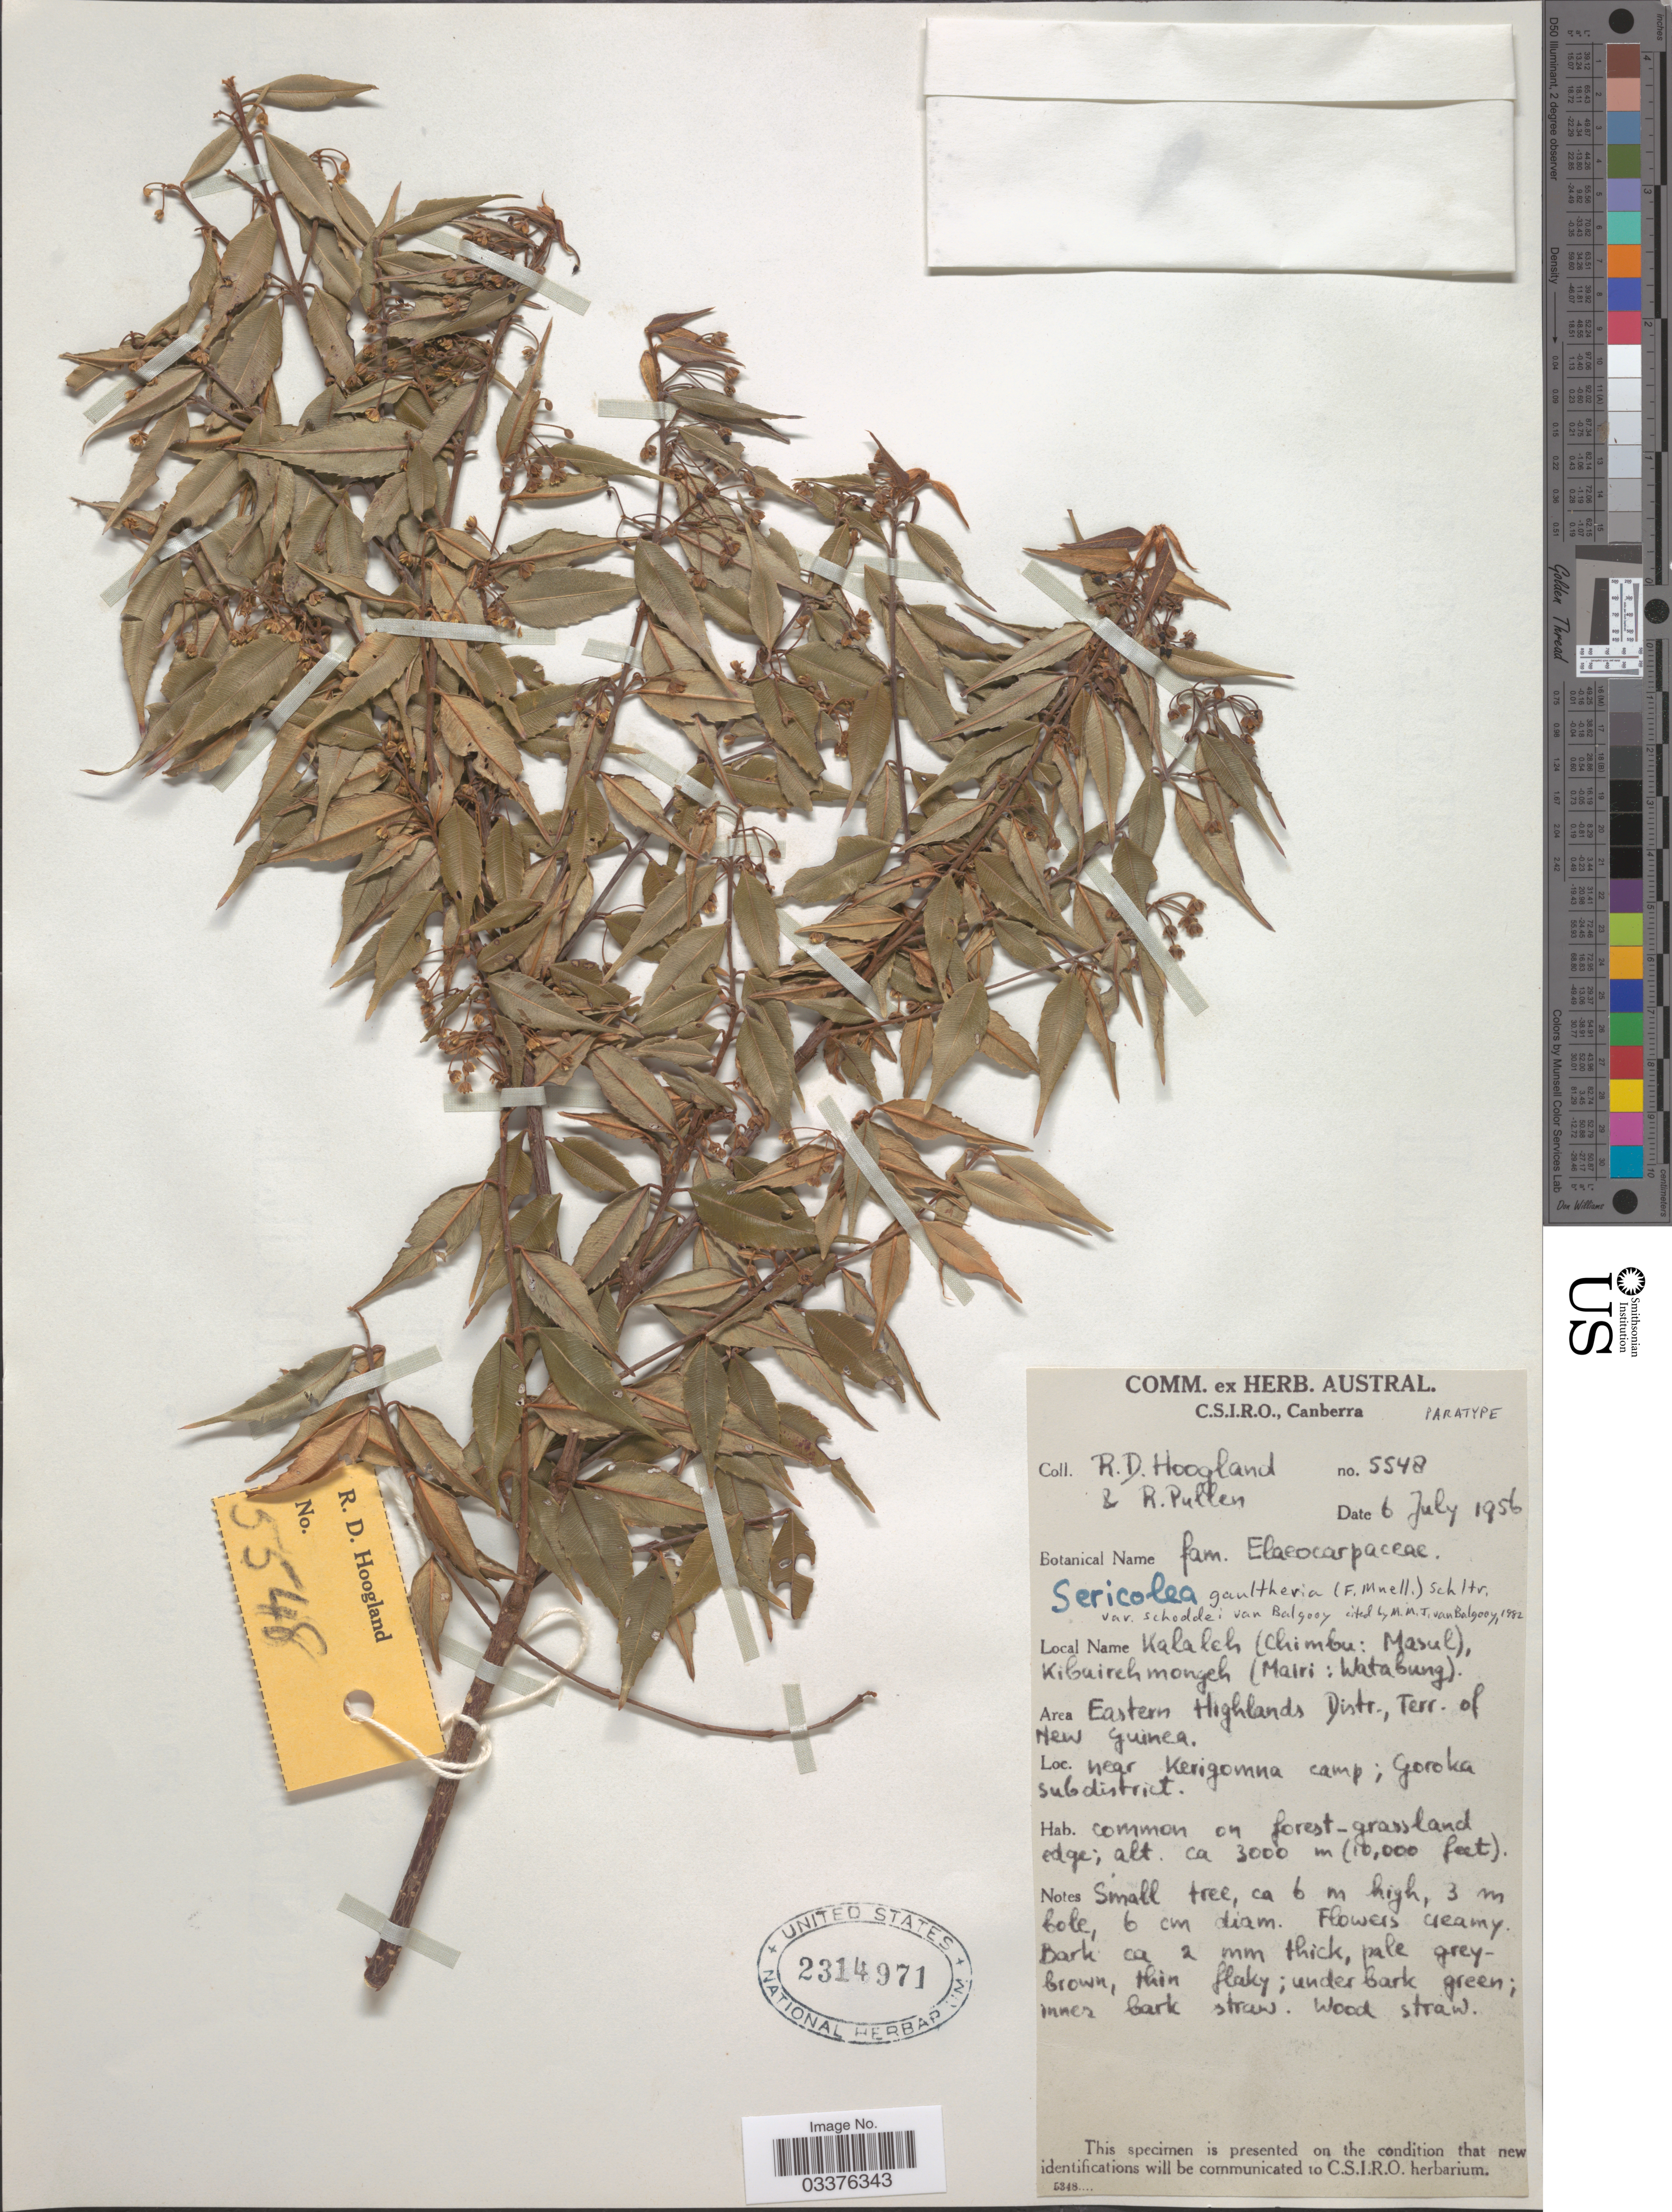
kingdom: Plantae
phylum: Tracheophyta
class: Magnoliopsida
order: Oxalidales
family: Elaeocarpaceae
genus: Sericolea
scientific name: Sericolea gaultheria var. schoddei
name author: Balgooy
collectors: R. D. Hoogland & R. Pullen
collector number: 5548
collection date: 1956-07-06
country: Papua New Guinea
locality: Area Eastern Highlands Distr., Terr. of New Guinea. Near Kerigomna camp; Goroka subdistrict.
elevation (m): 3000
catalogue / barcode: US 2314971